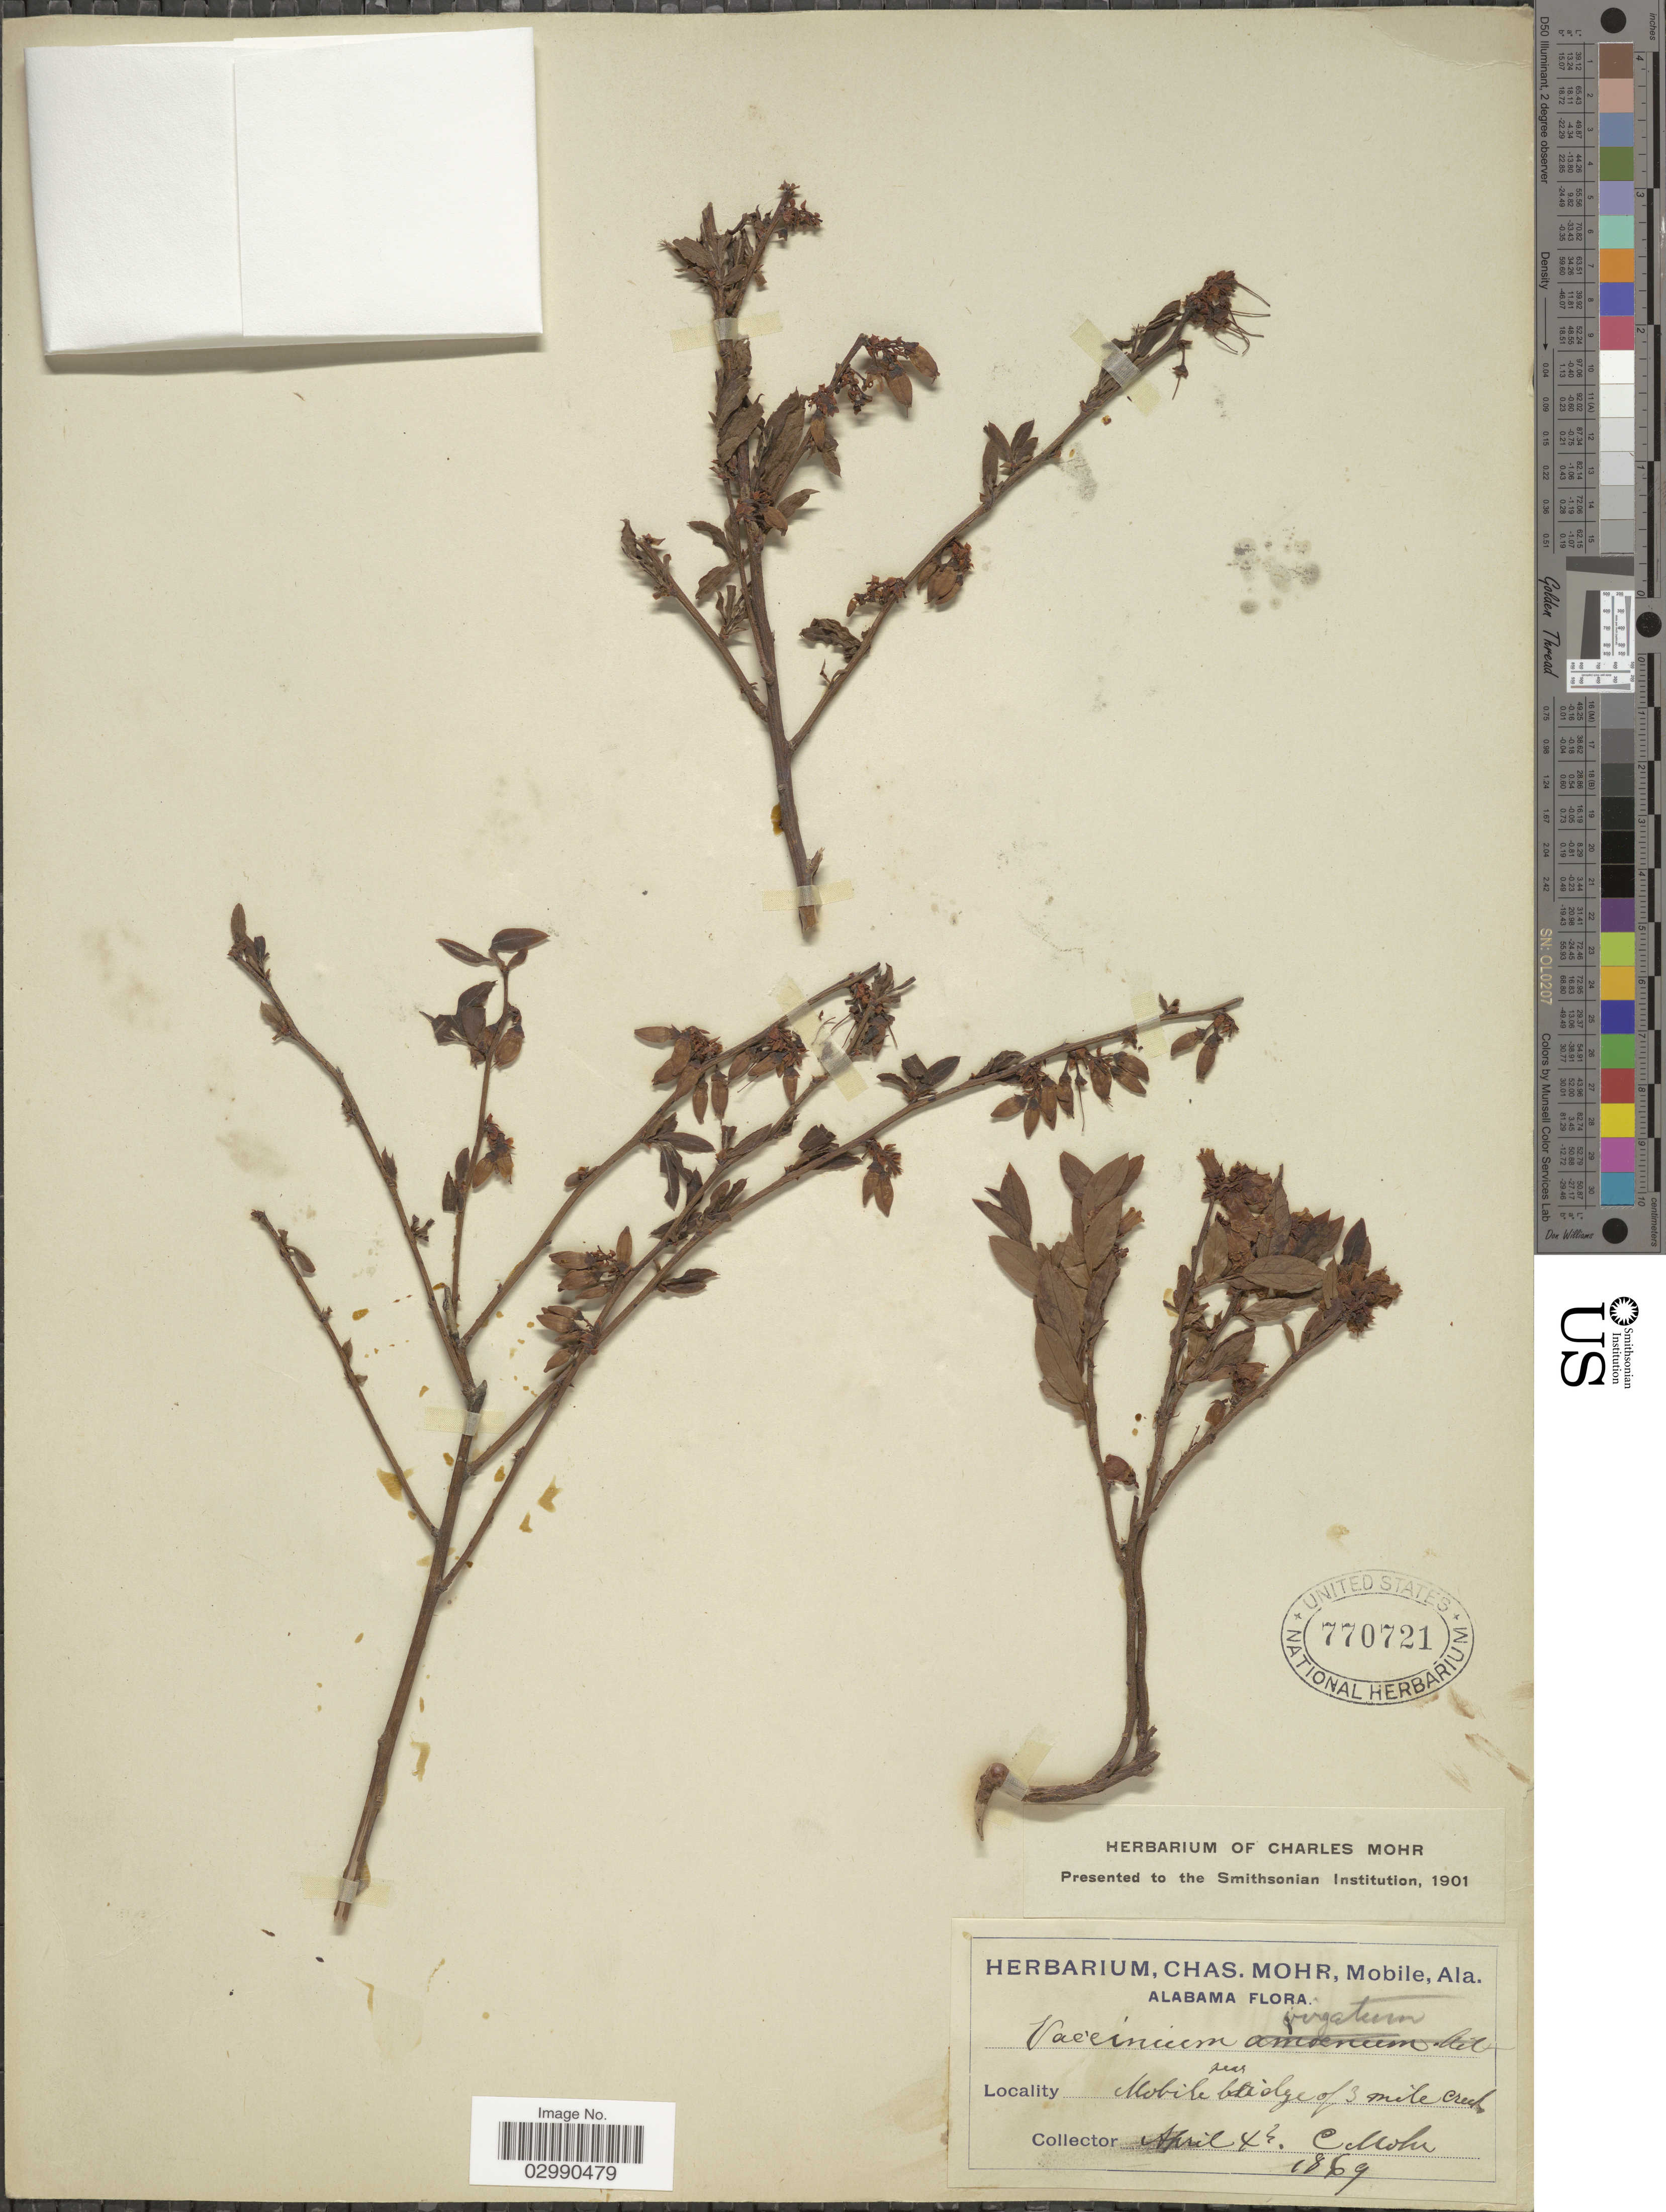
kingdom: Plantae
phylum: Tracheophyta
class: Magnoliopsida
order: Ericales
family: Ericaceae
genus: Vaccinium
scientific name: Vaccinium virgatum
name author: Aiton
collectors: Mohr, C. T. (herbarium)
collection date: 1869-04-04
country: United States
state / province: Alabama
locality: Mobile near bridge of 3 mile creek.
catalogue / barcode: US 770721